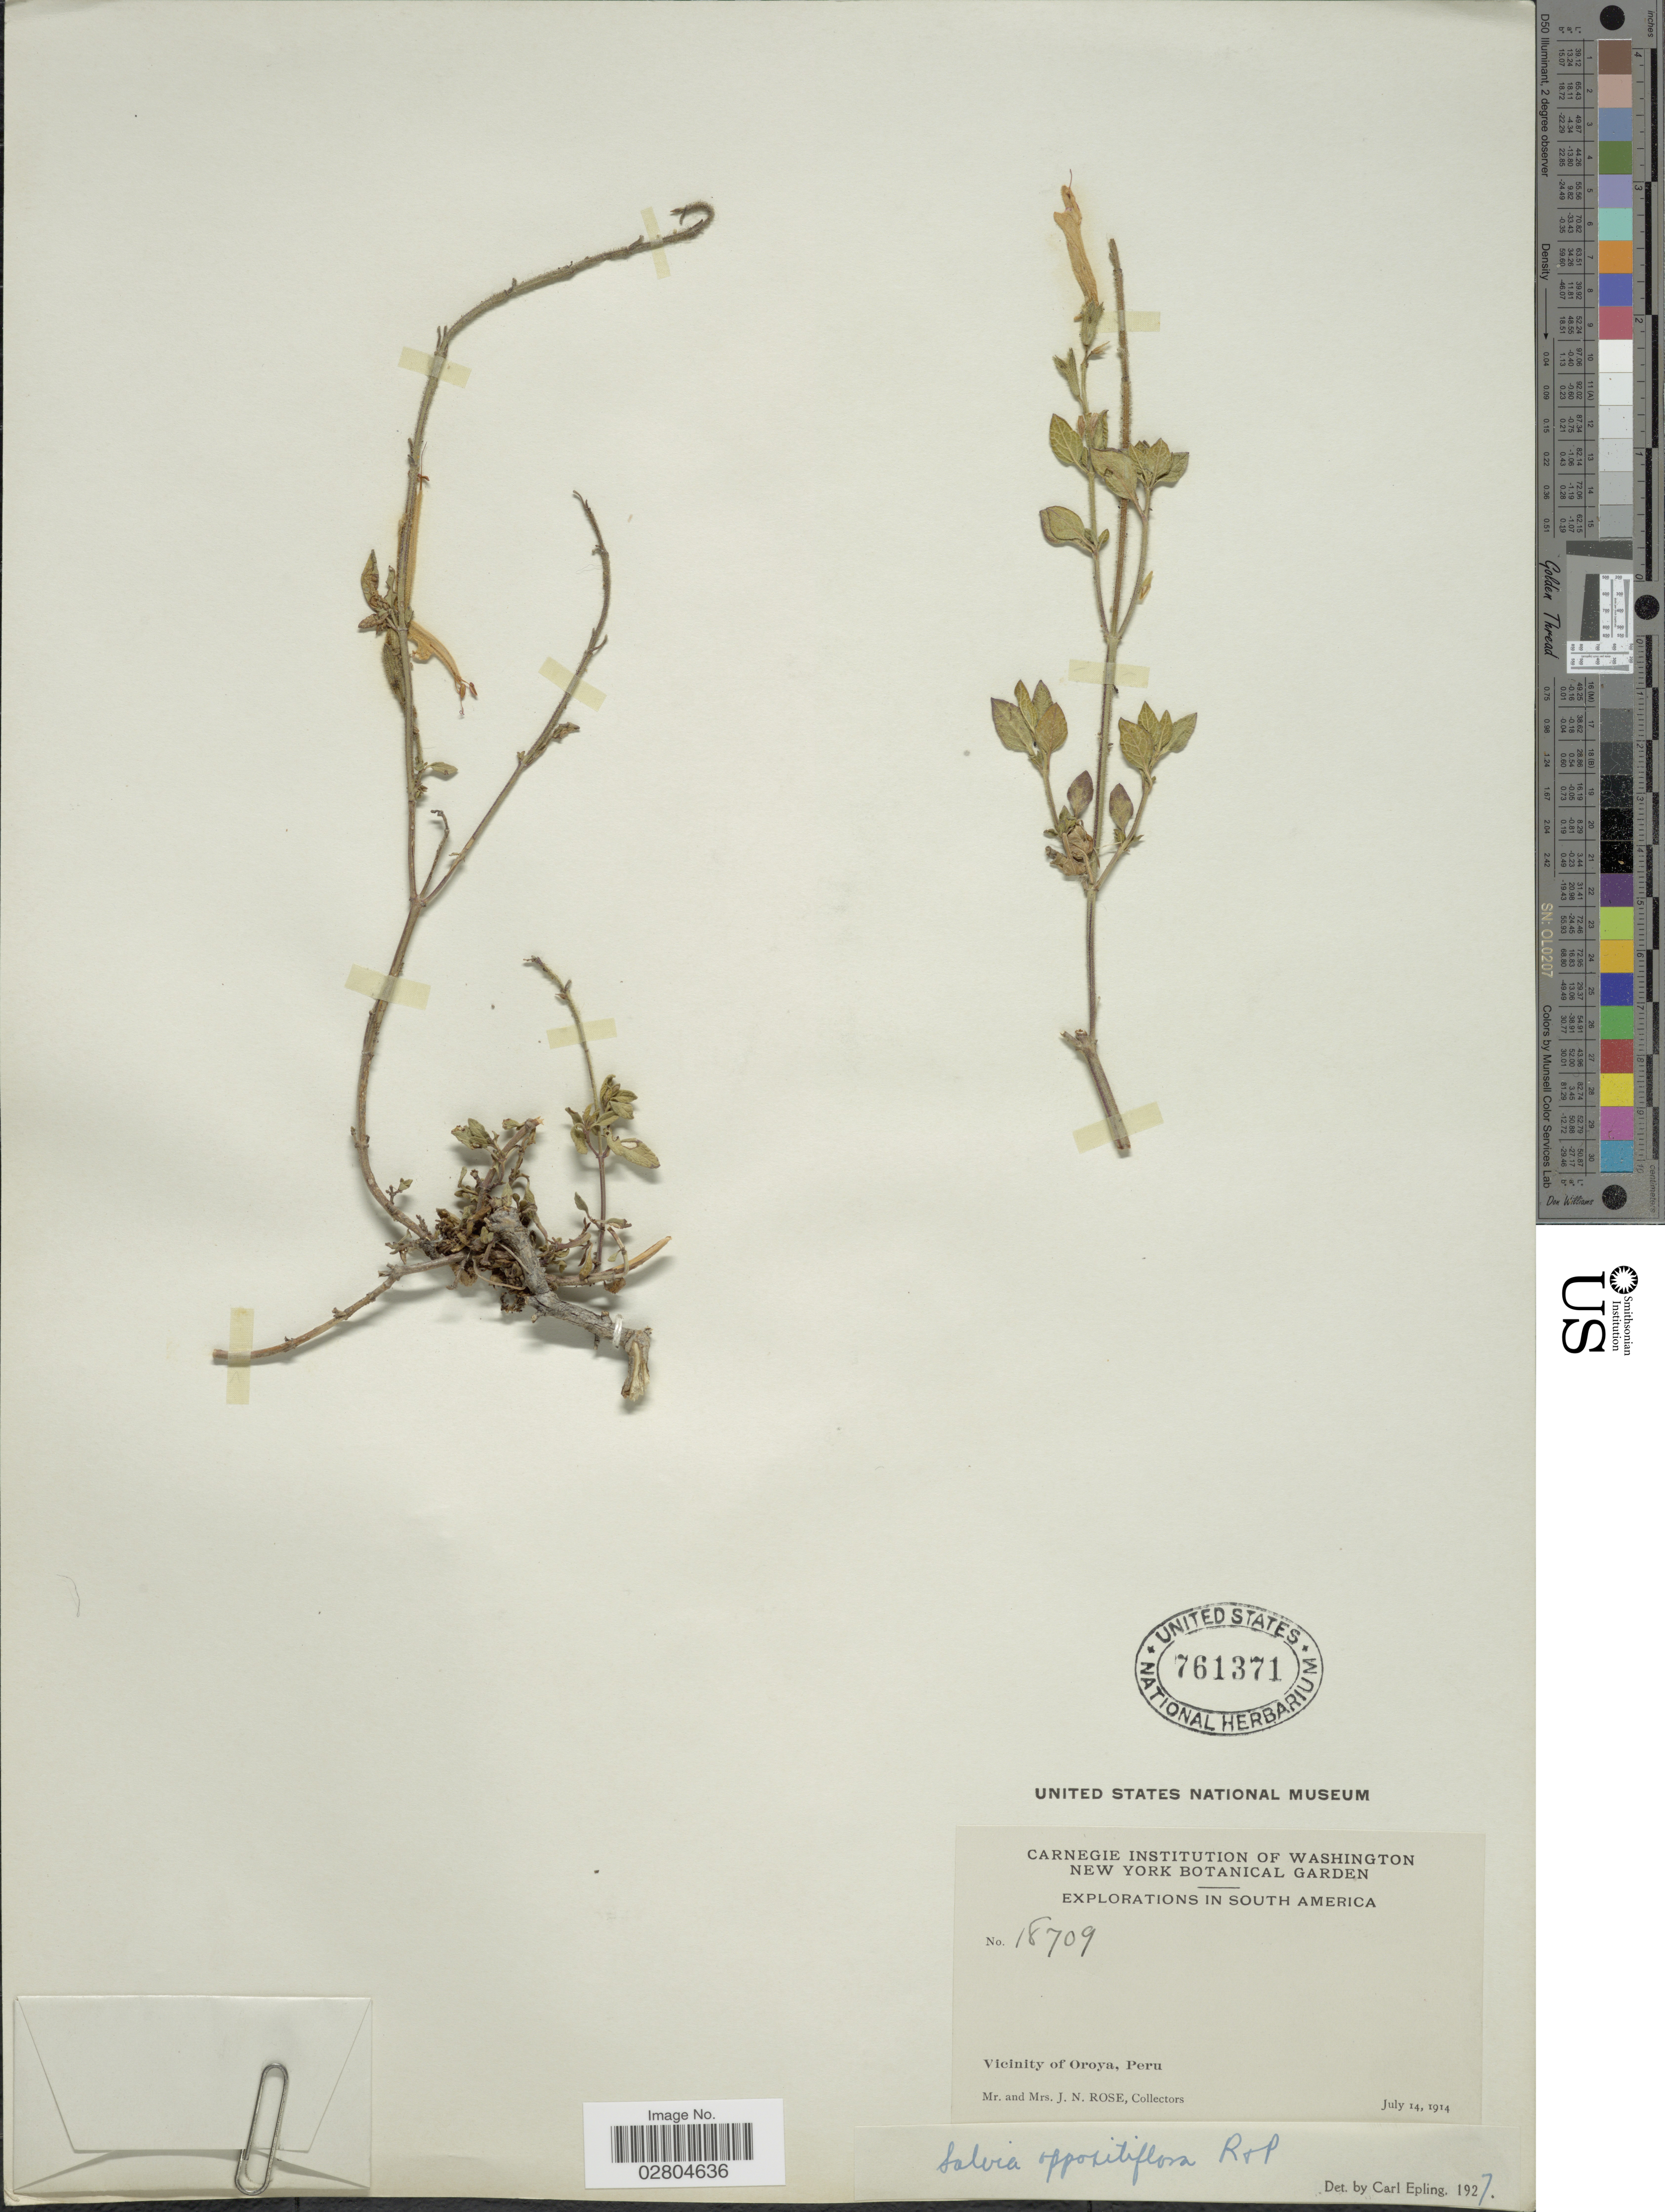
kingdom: Plantae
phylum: Tracheophyta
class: Magnoliopsida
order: Lamiales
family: Lamiaceae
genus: Salvia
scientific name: Salvia oppositiflora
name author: Ruiz & Pav.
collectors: J. N. Rose & L. B. Rose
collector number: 18709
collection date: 1914-07-14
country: Peru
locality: South America. Vicinity of Oroya.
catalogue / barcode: US 761371